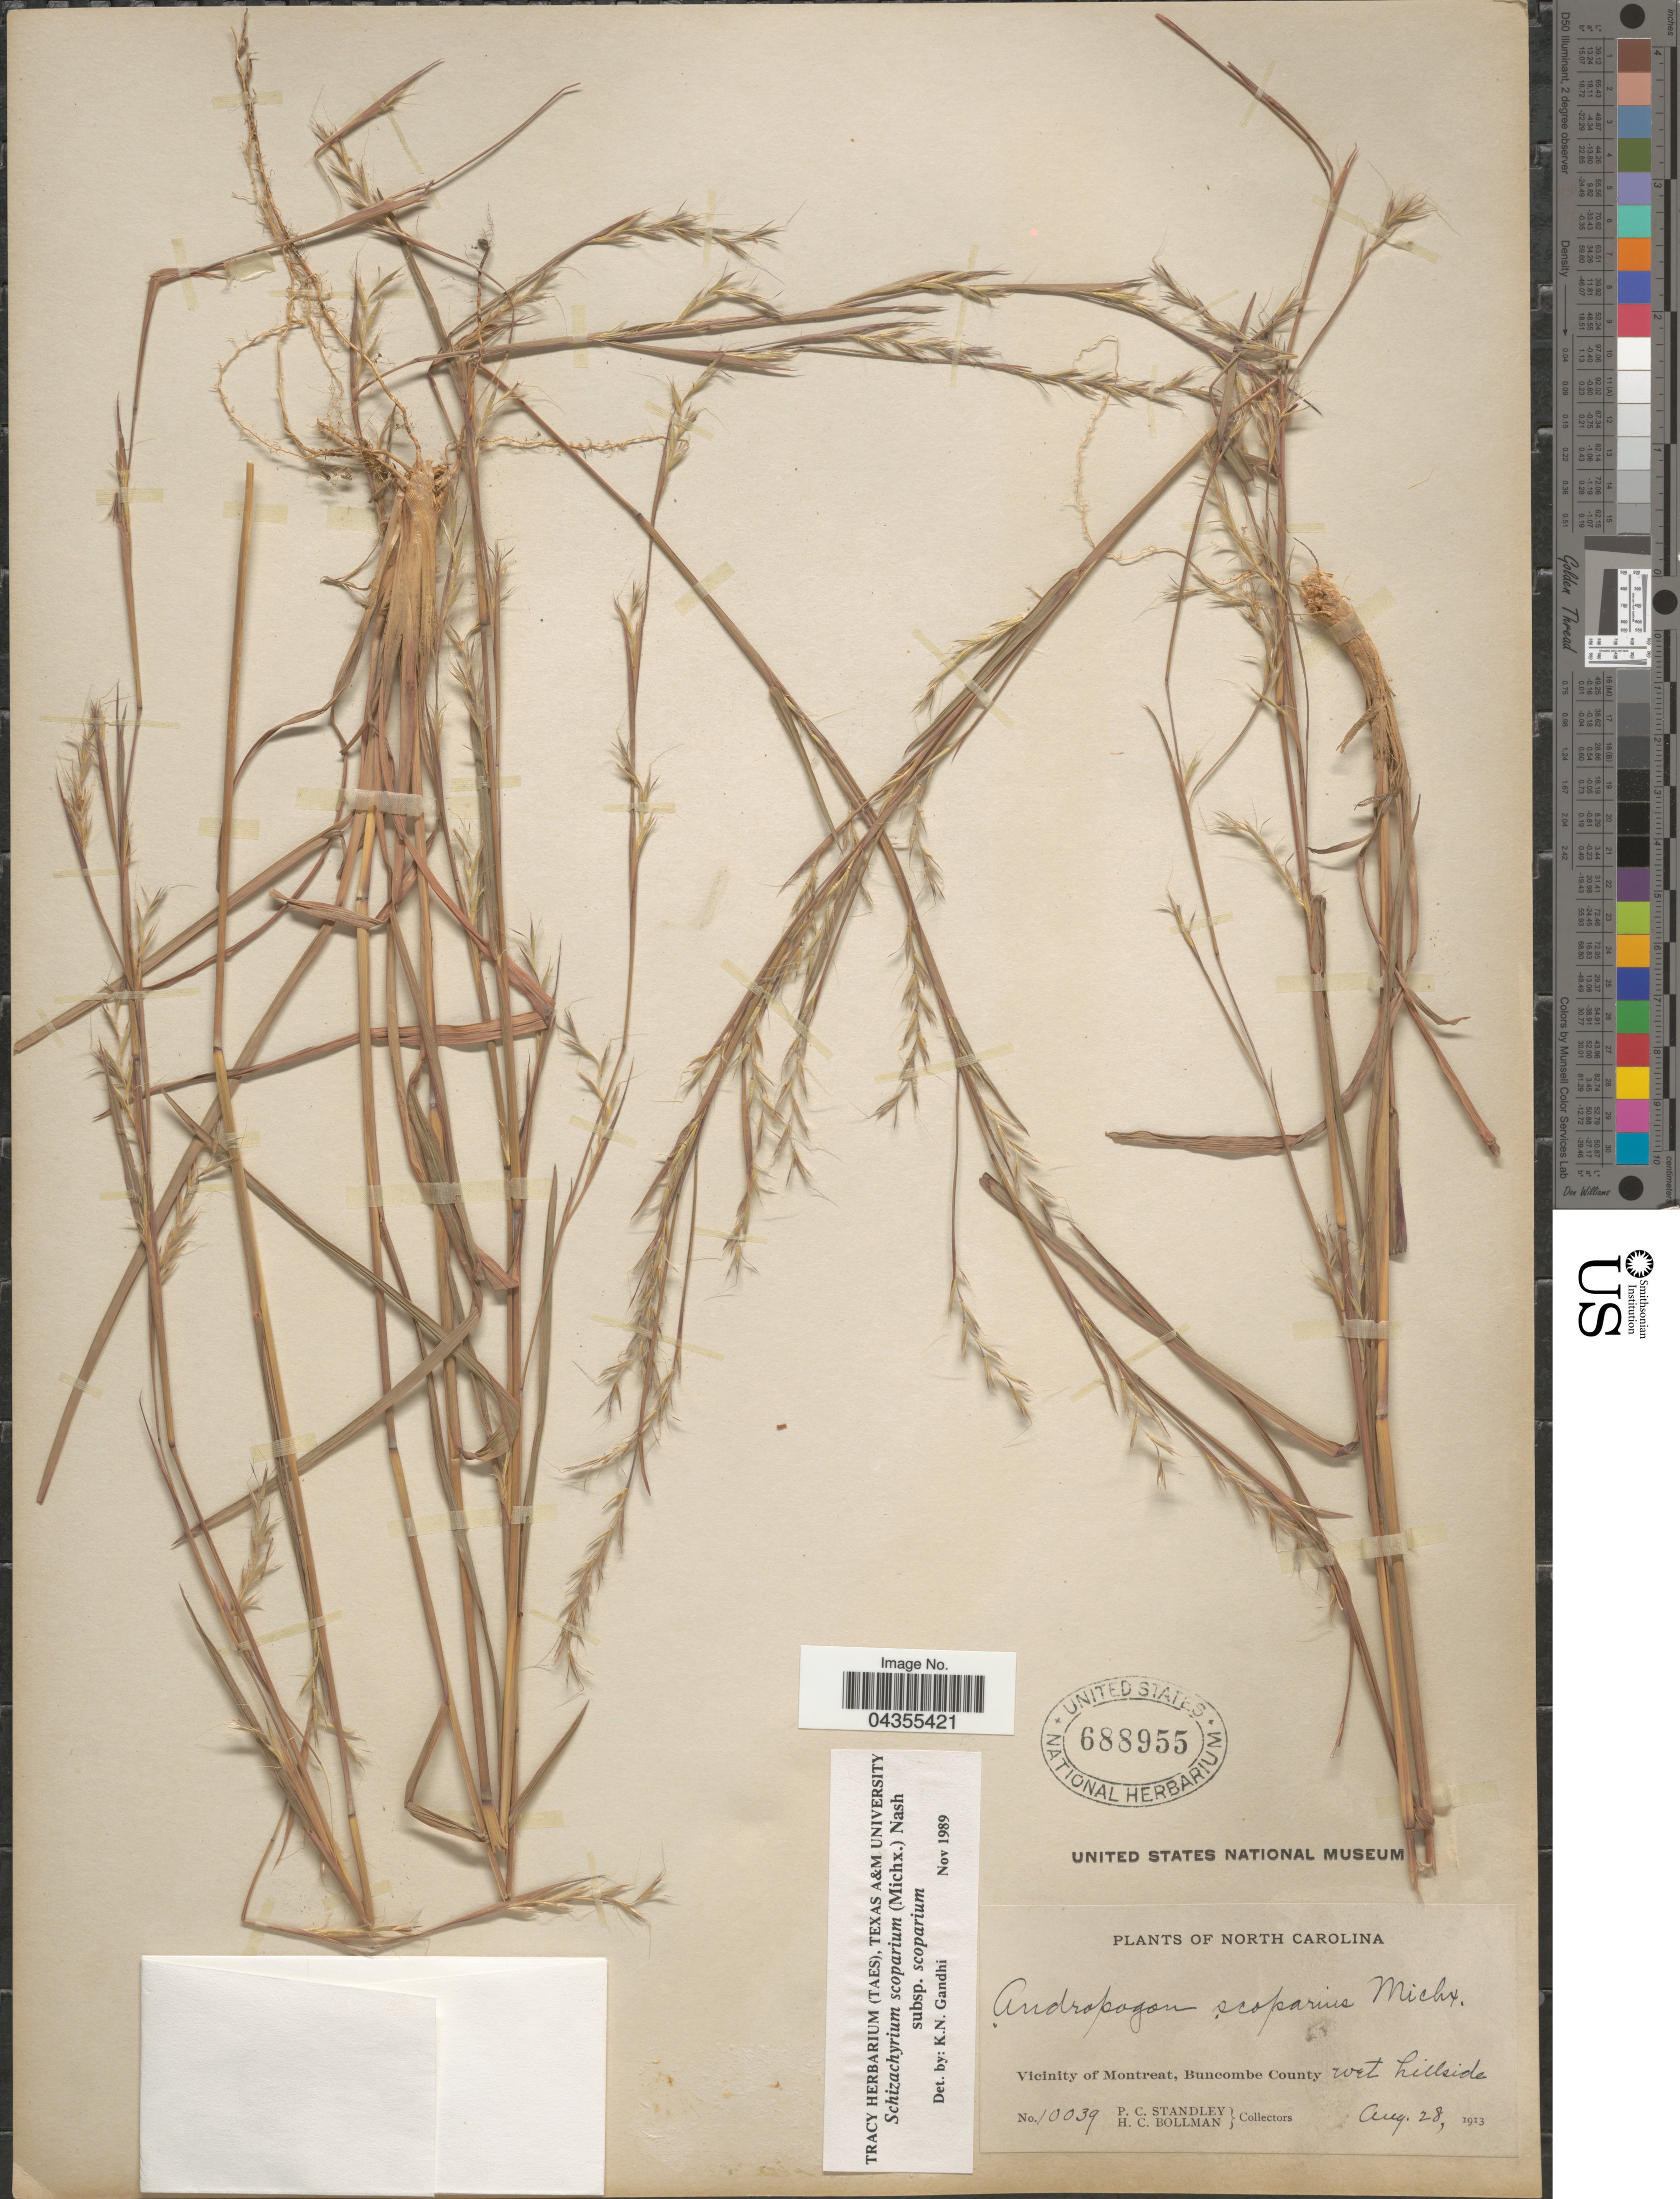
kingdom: Plantae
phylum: Tracheophyta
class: Liliopsida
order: Poales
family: Poaceae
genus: Schizachyrium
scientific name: Schizachyrium scoparium var. scoparium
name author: (Michx.) Nash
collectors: P. C. Standley & H. C. Bollman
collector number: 10039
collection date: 1913-08-28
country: United States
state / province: North Carolina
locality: Vicinity of Montreat, Buncombe County. Wet hillside.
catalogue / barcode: US 688955